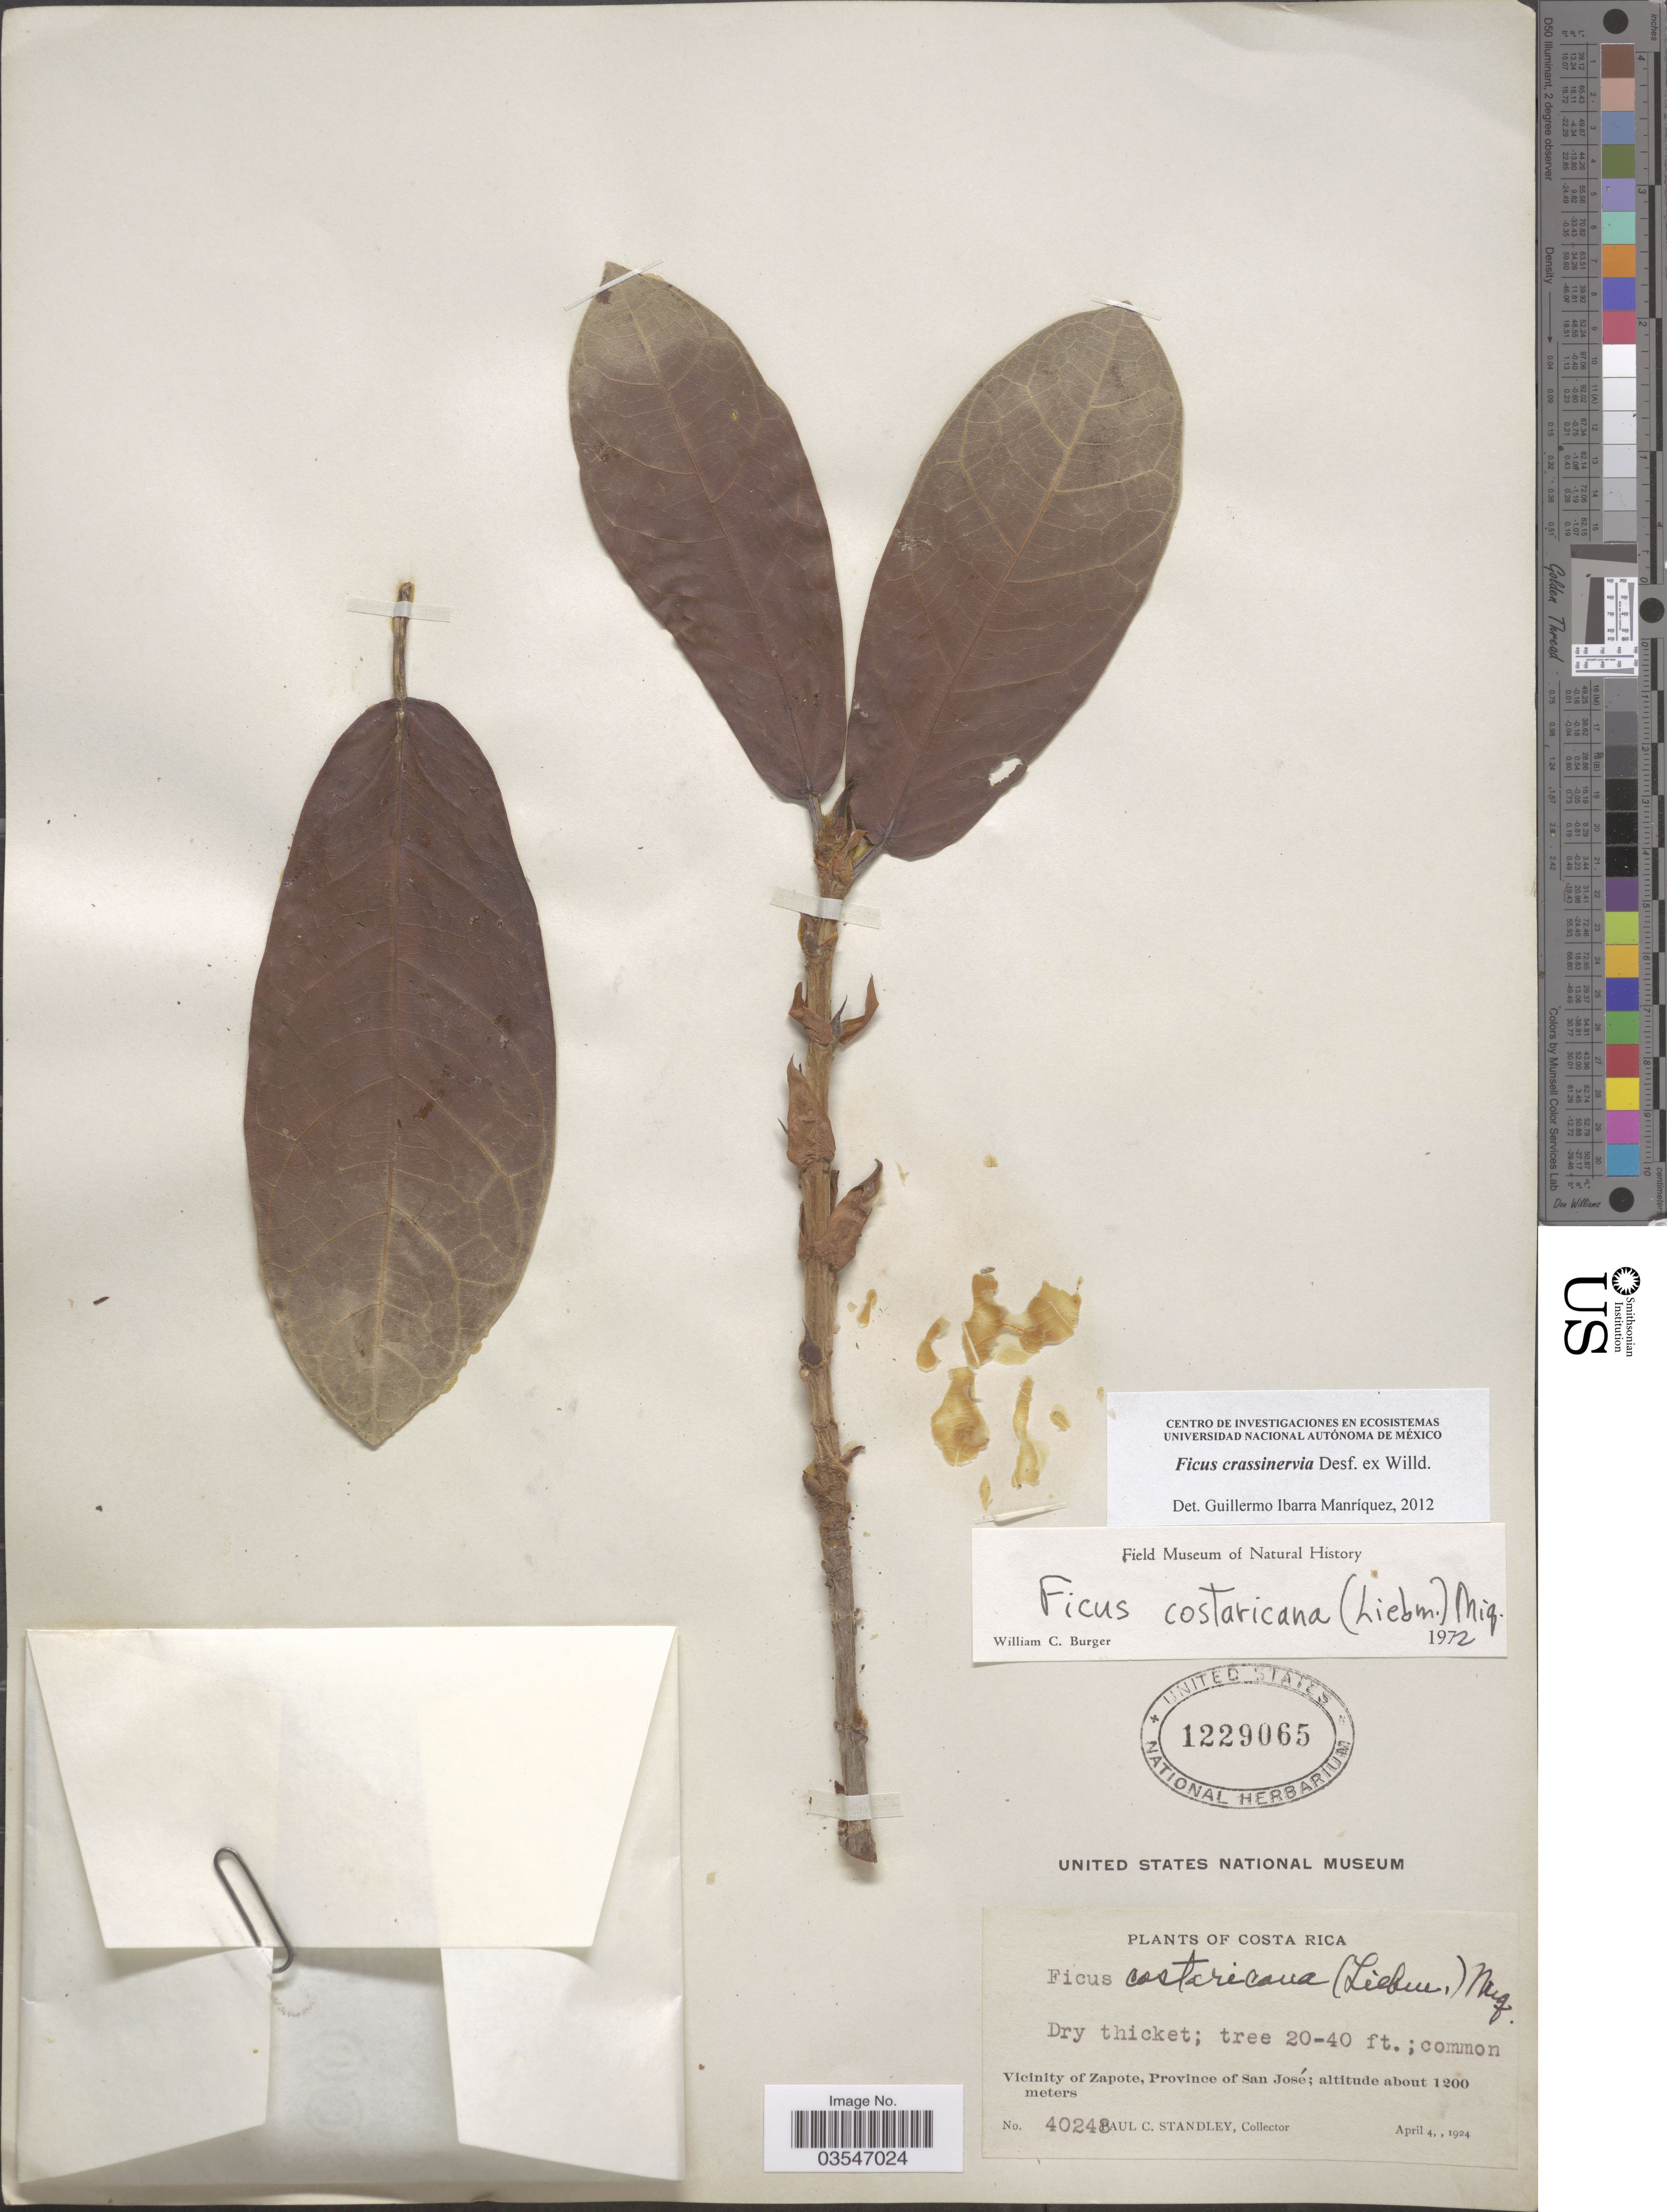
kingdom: Plantae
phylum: Tracheophyta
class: Magnoliopsida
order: Rosales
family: Moraceae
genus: Ficus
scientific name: Ficus crassinervia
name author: Desf. ex Willd.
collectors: P. C. Standley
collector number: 40248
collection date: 1924-04-04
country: Costa Rica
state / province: San José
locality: Vicinity of Zapote.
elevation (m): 1200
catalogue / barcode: US 1229065